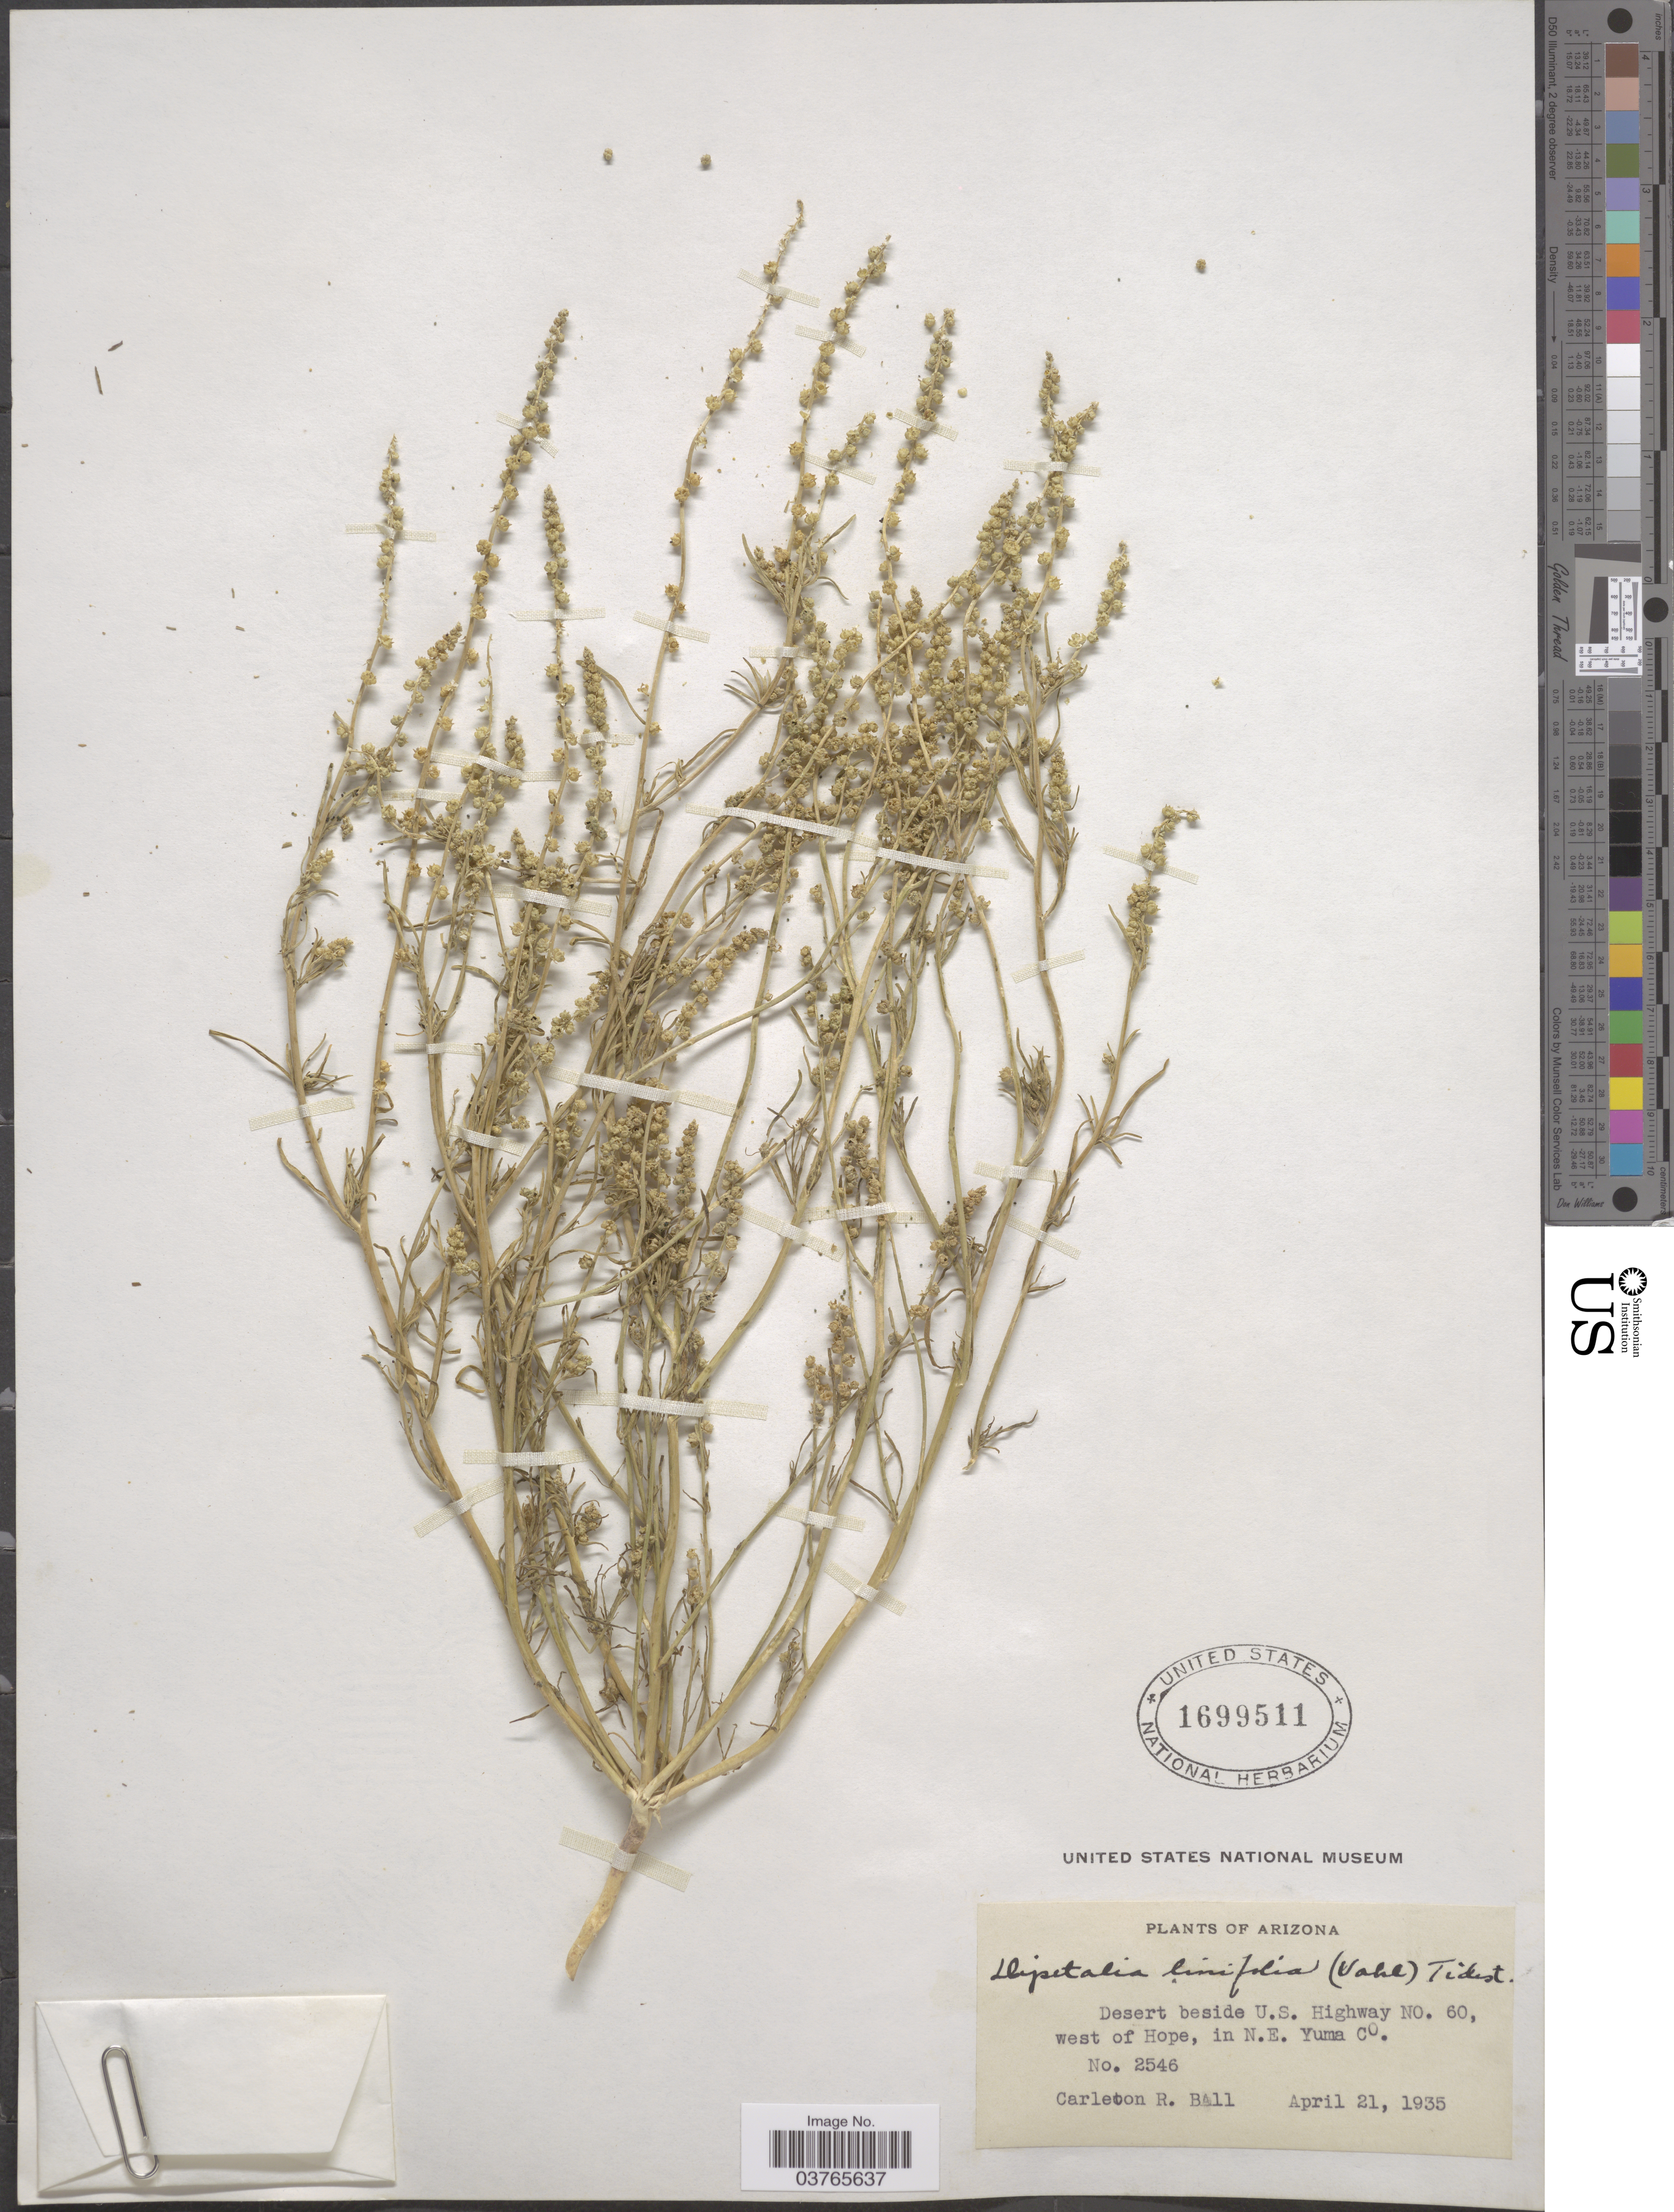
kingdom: Plantae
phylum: Tracheophyta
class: Magnoliopsida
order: Brassicales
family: Resedaceae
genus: Oligomeris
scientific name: Oligomeris subulata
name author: Webb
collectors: C. R. Ball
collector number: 2546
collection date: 1935-04-21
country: United States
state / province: Arizona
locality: Desert beside U.S. Highway NO. 60, west of Hope, N.E. Yuma Co.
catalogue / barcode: US 1699511